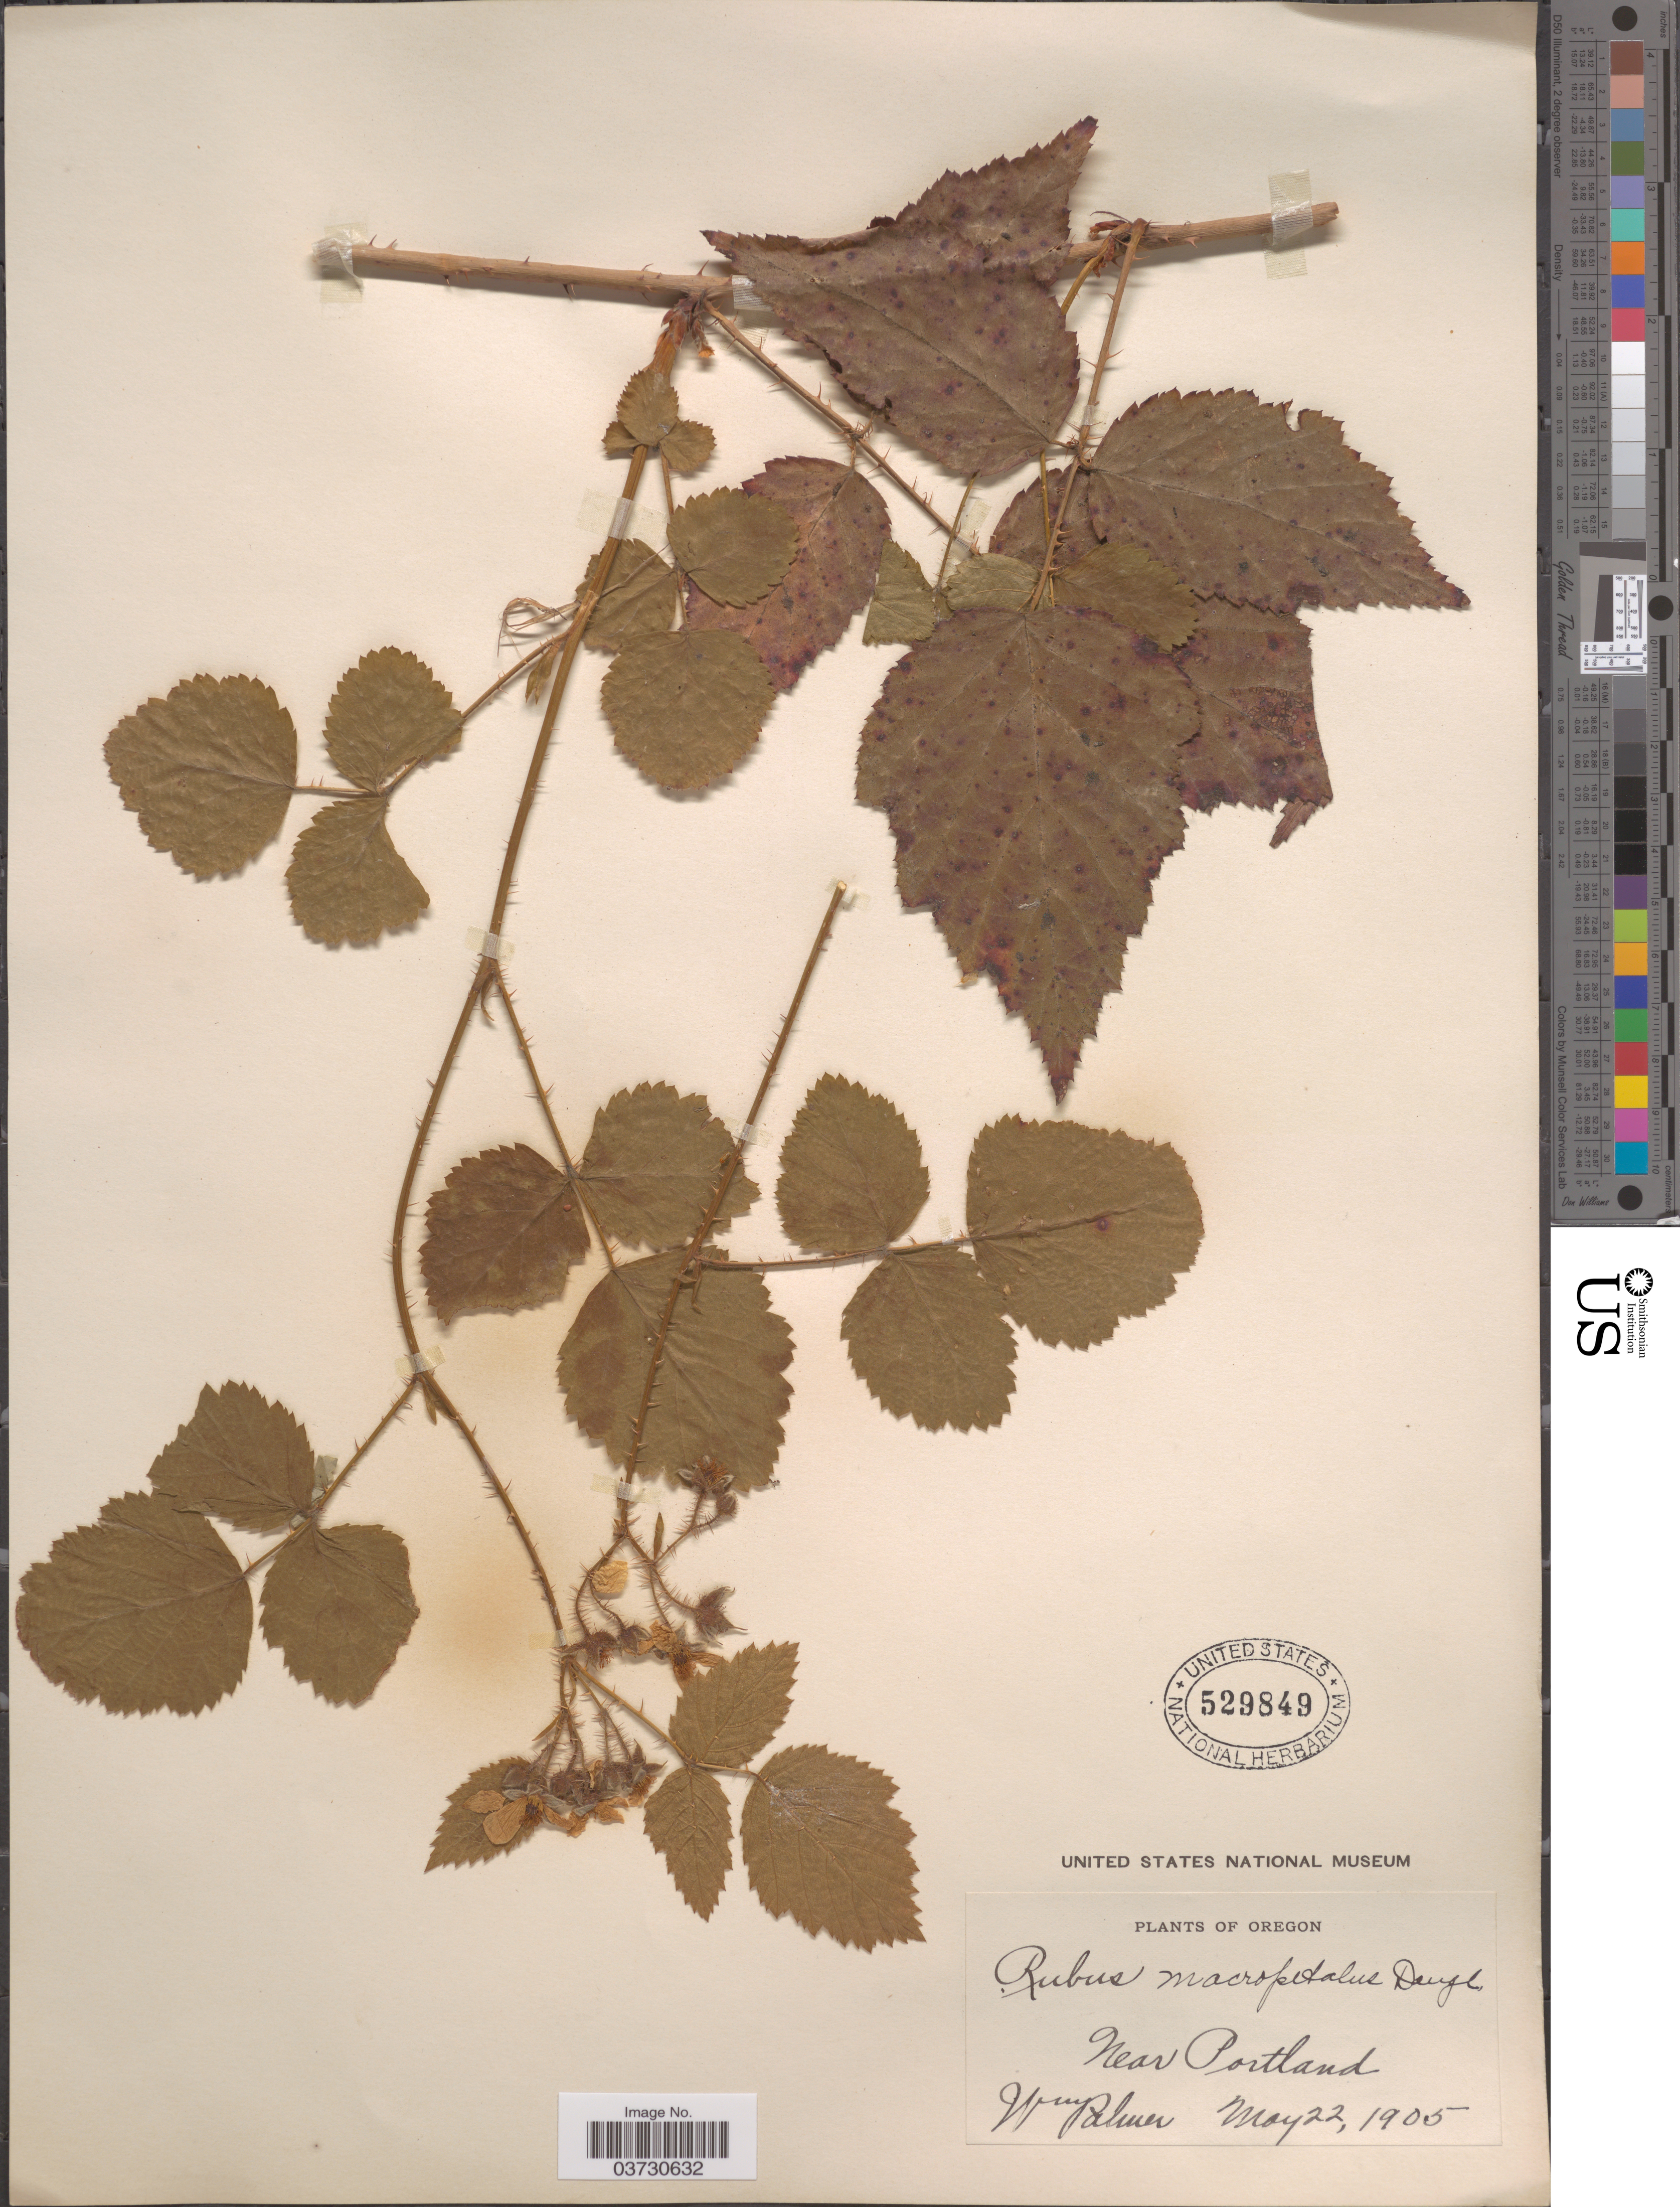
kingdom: Plantae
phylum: Tracheophyta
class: Magnoliopsida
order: Rosales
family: Rosaceae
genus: Rubus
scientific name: Rubus macropetalus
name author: Douglas ex Hook.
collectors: W. Palmer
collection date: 1905-05-22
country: United States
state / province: Oregon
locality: Near Portland.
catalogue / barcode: US 529849